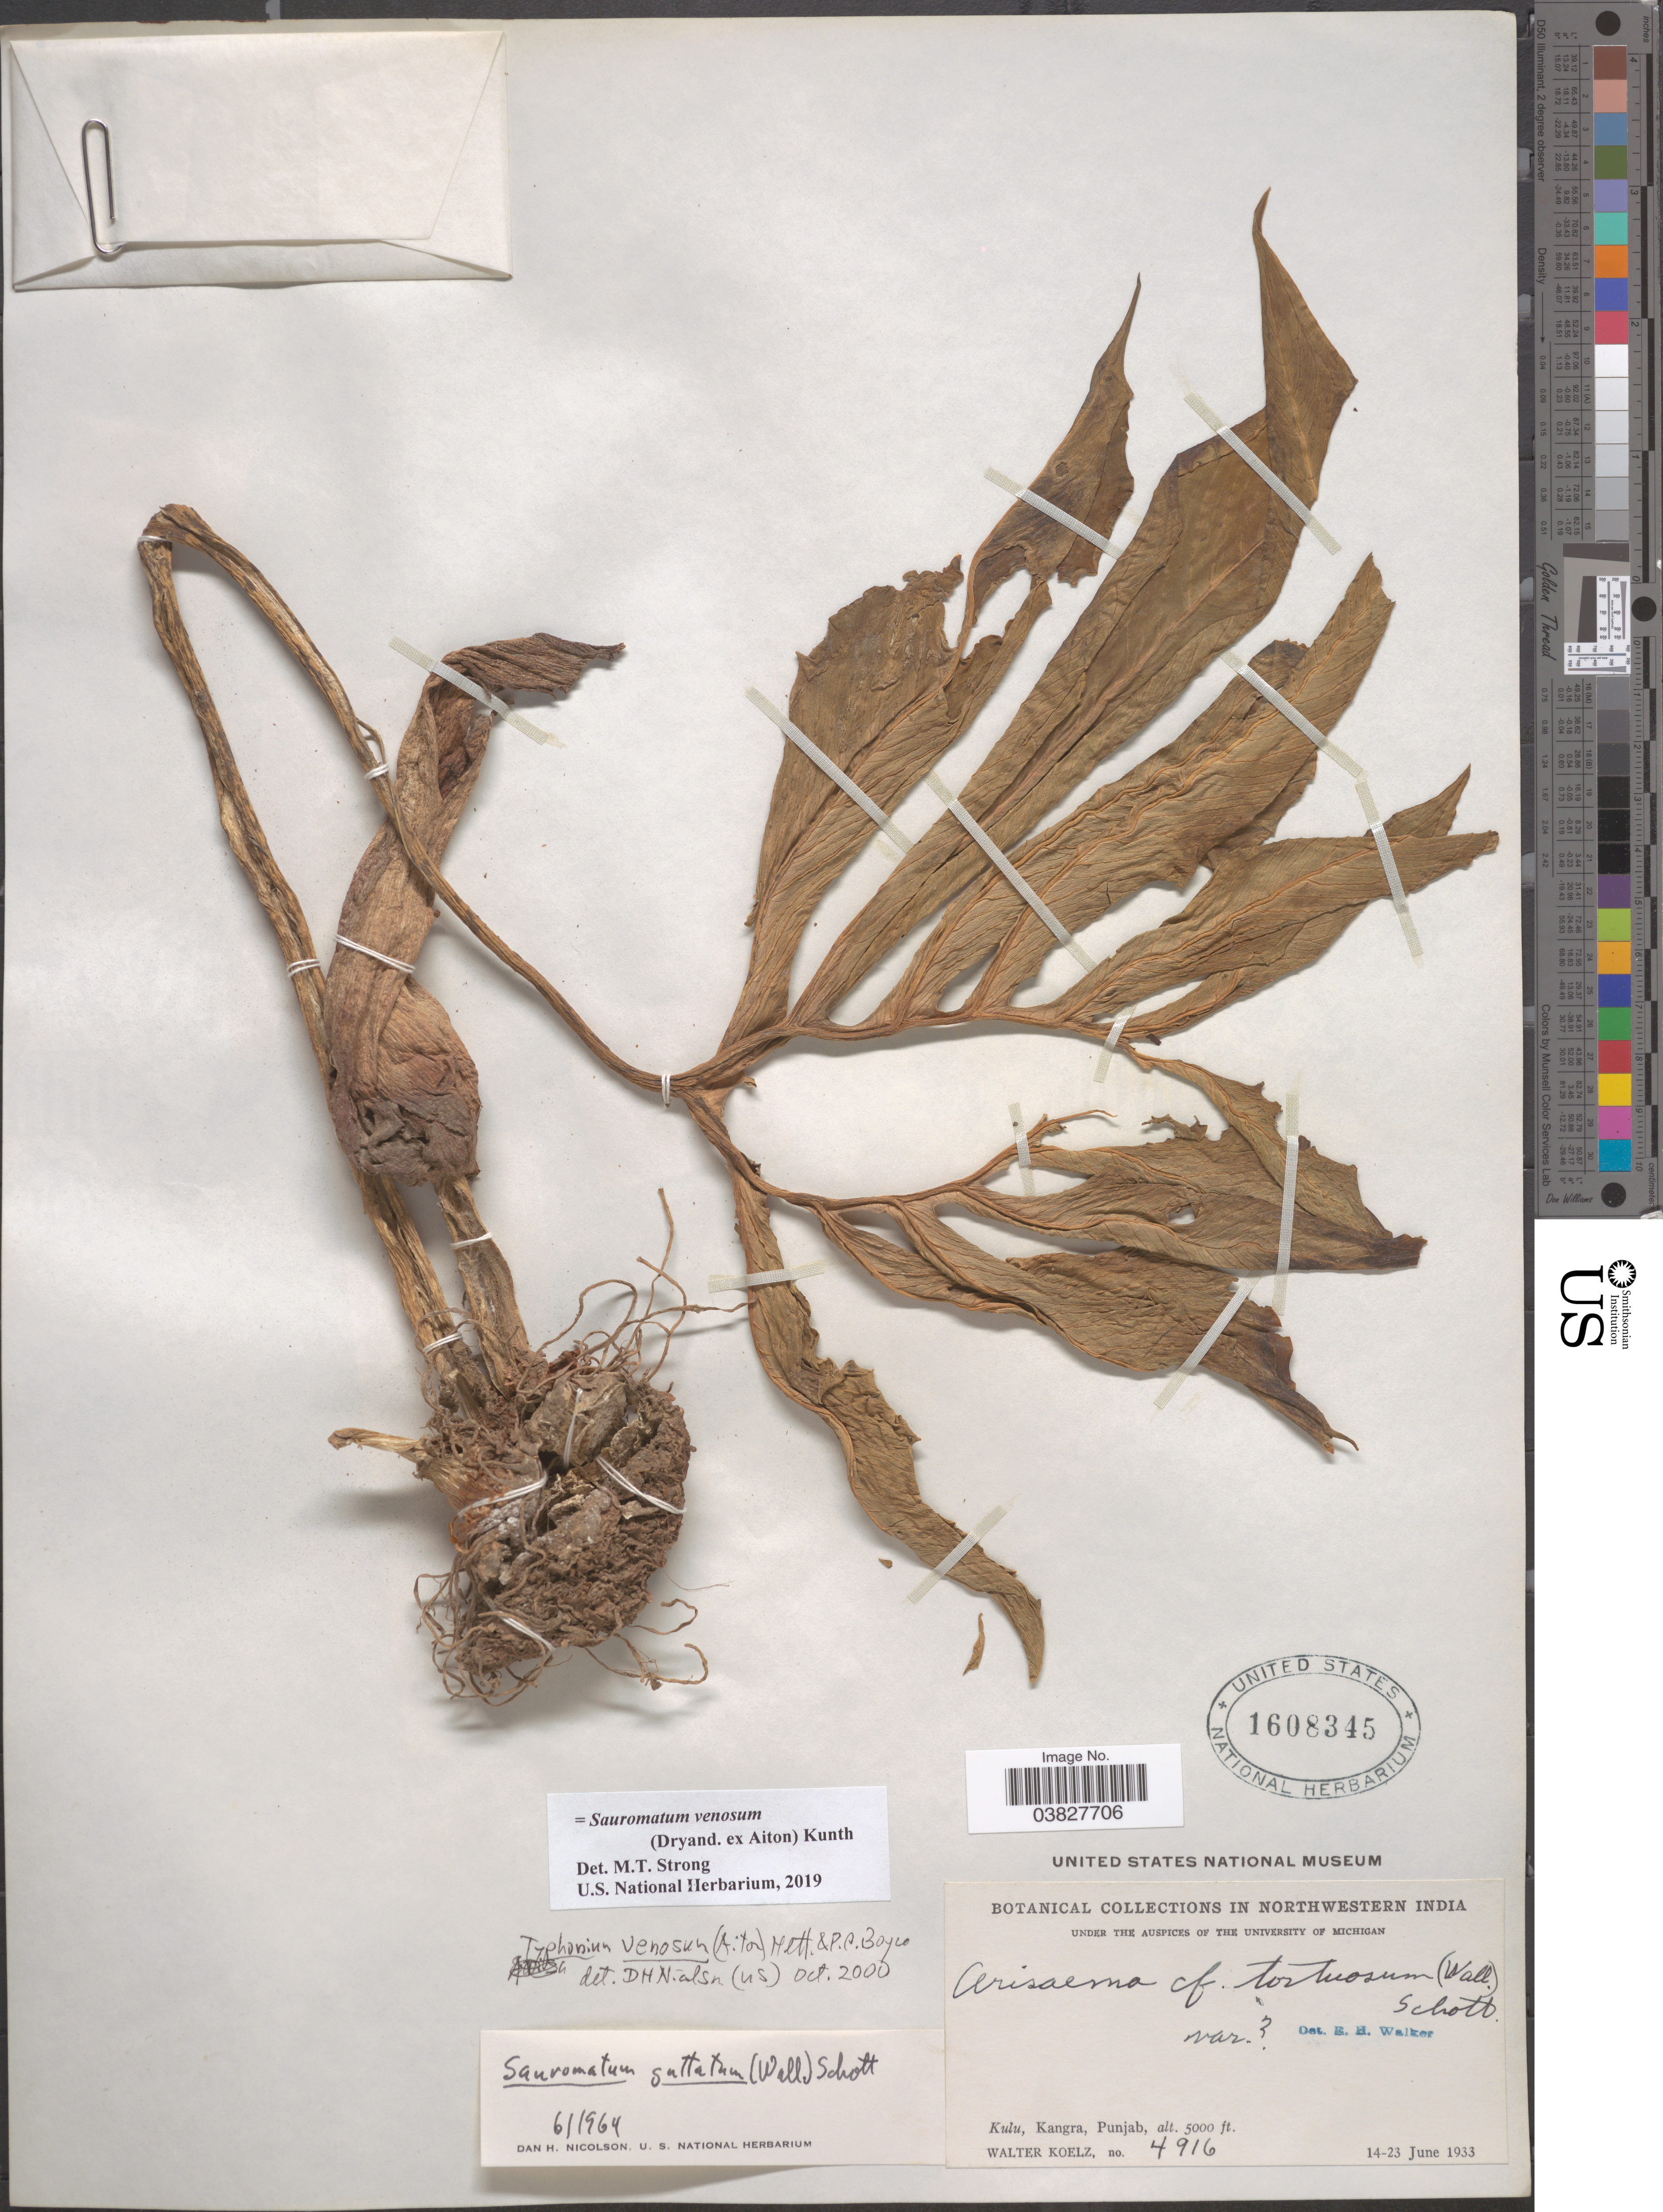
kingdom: Plantae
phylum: Tracheophyta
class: Liliopsida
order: Alismatales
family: Araceae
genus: Sauromatum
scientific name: Sauromatum venosum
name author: (Aiton) Schott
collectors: W. N. Koelz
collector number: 4916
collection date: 1933-06-14/1933-06-23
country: India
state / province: Punjab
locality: Northwestern India. Kulu, Kangra.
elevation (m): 1524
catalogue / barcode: US 1608345